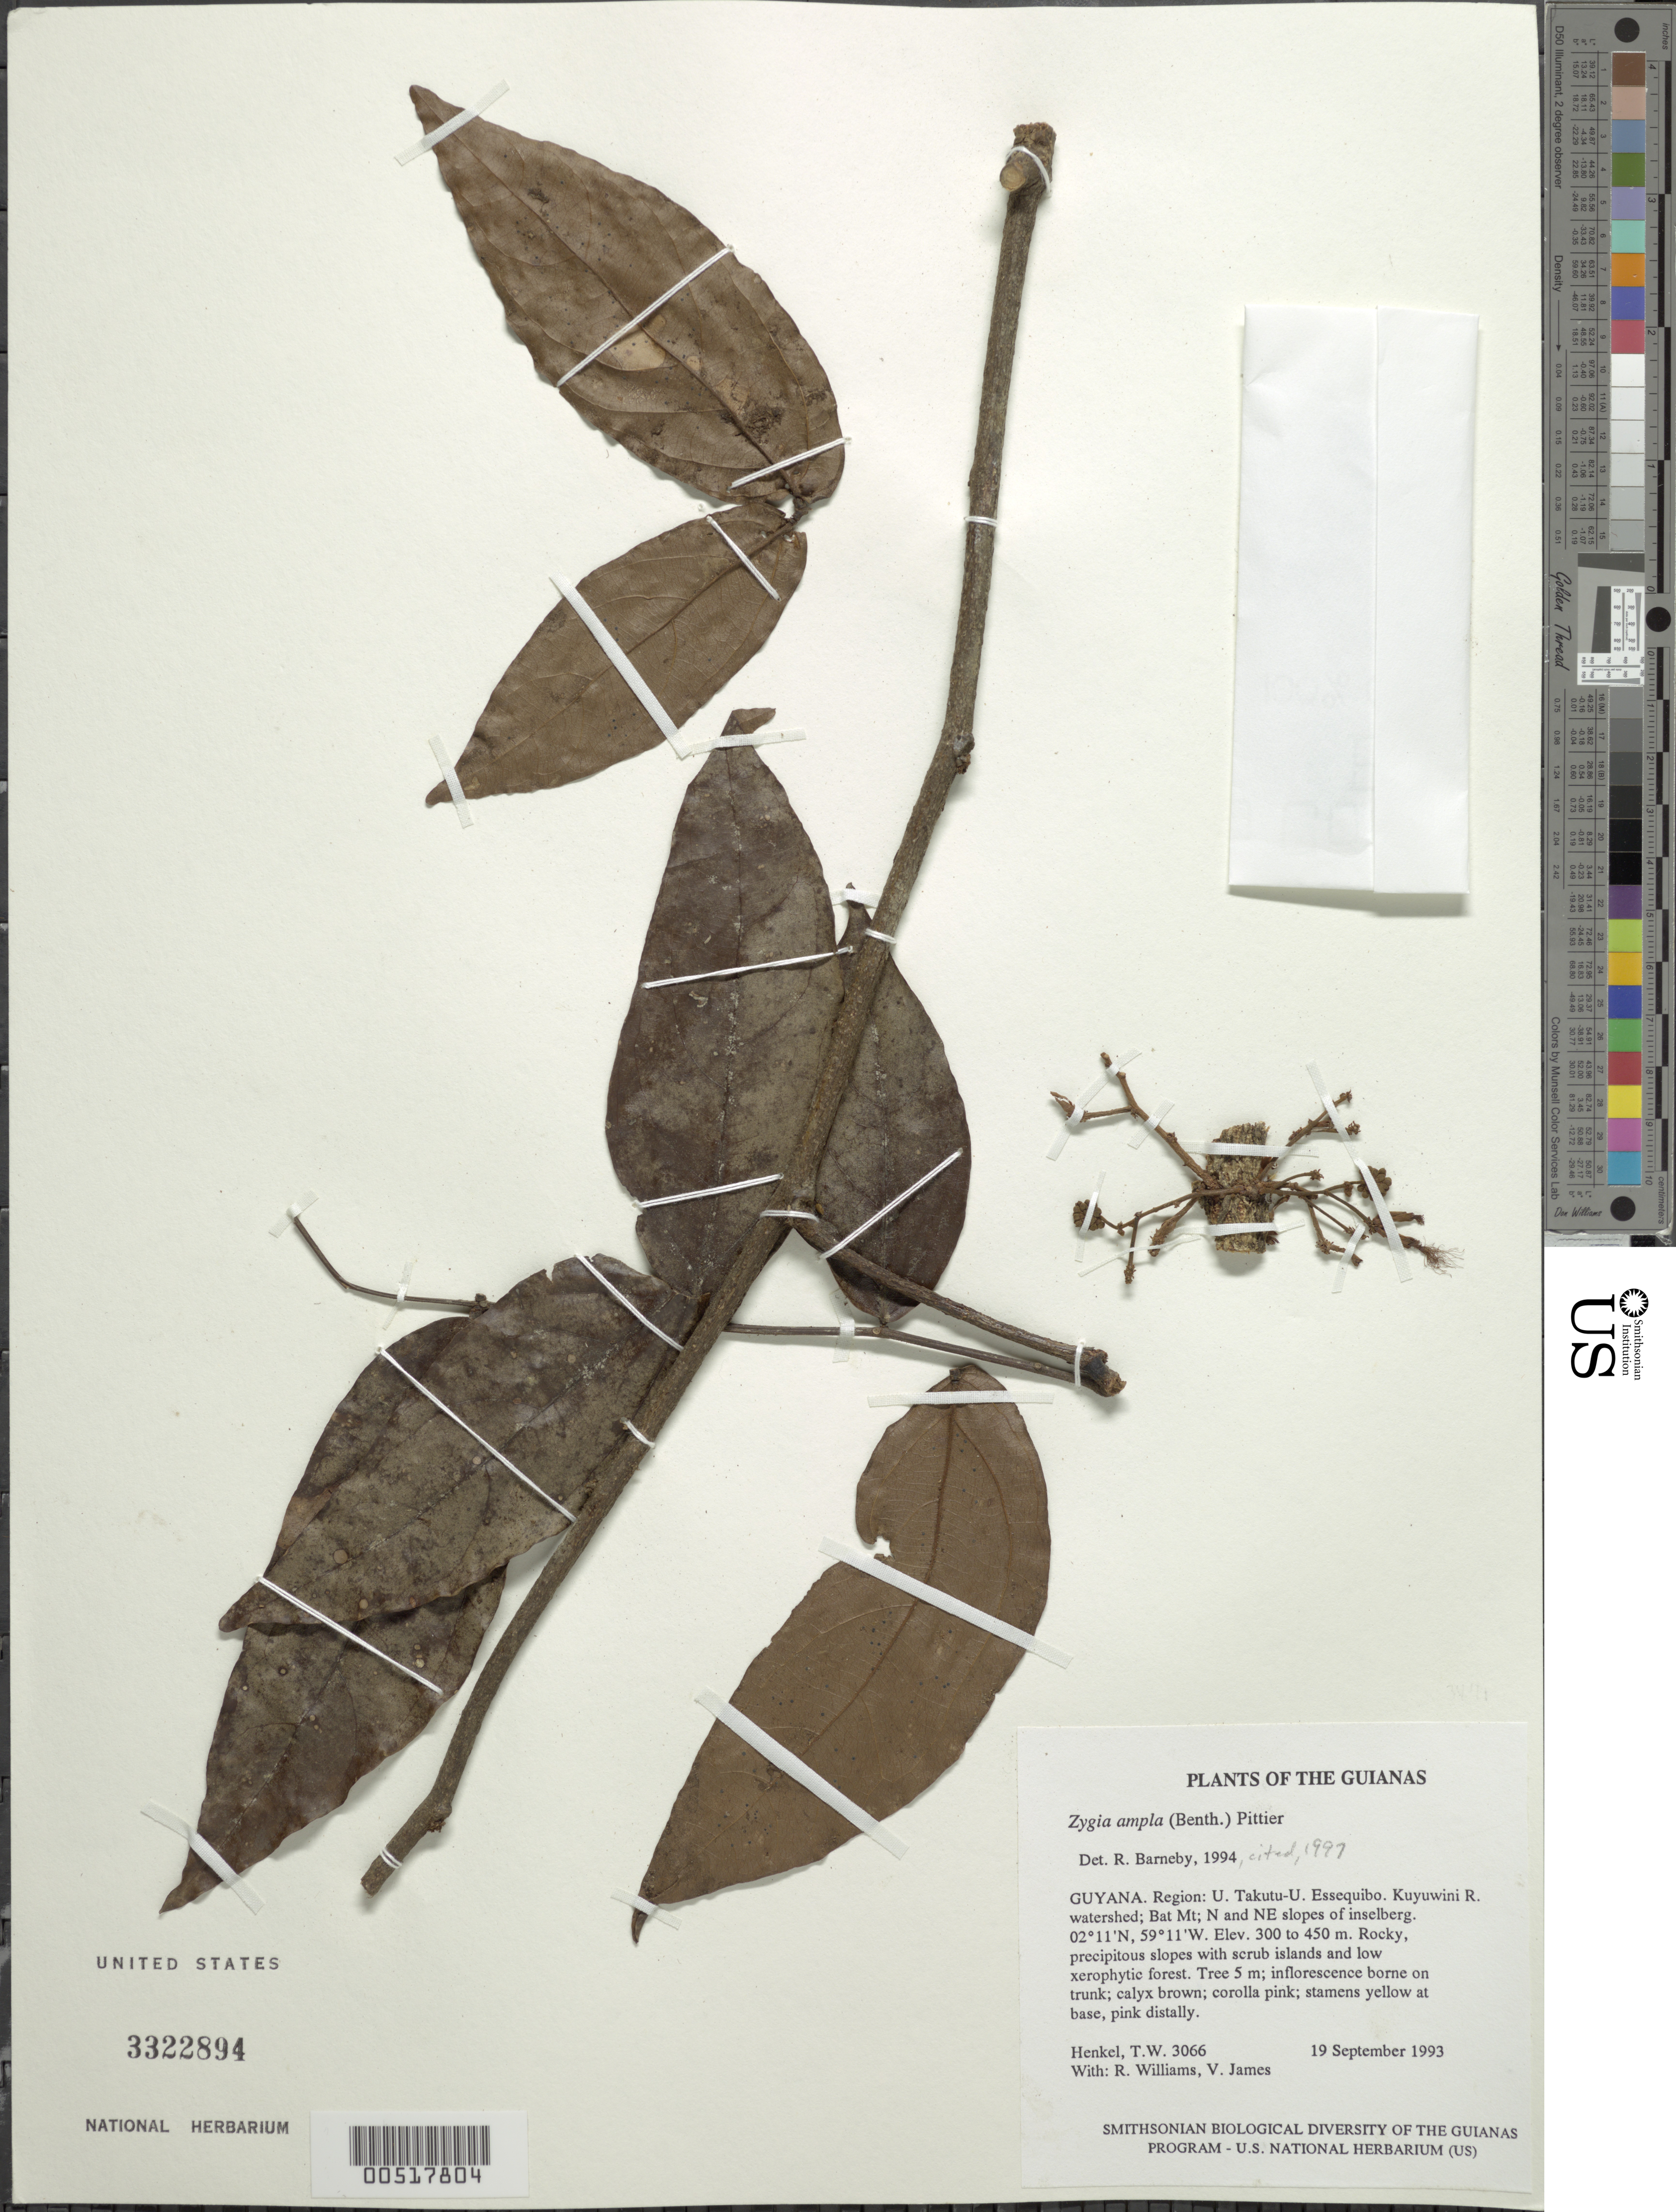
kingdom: Plantae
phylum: Tracheophyta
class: Magnoliopsida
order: Fabales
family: Fabaceae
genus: Zygia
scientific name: Zygia ampla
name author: (Benth.) Pittier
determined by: Barneby, Rupert C., (NY)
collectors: T. Henkel, R. Williams & V. James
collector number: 3066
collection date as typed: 19 September 1993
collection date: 1993-09-19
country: Guyana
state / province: U. Takutu-U. Essequibo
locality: Kuyuwini R. watershed; Bat Mt; N and NE slopes of inselberg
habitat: Rocky, precipitous slopes with scrub islands and low xerophytic forest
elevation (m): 300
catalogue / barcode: US 3322894